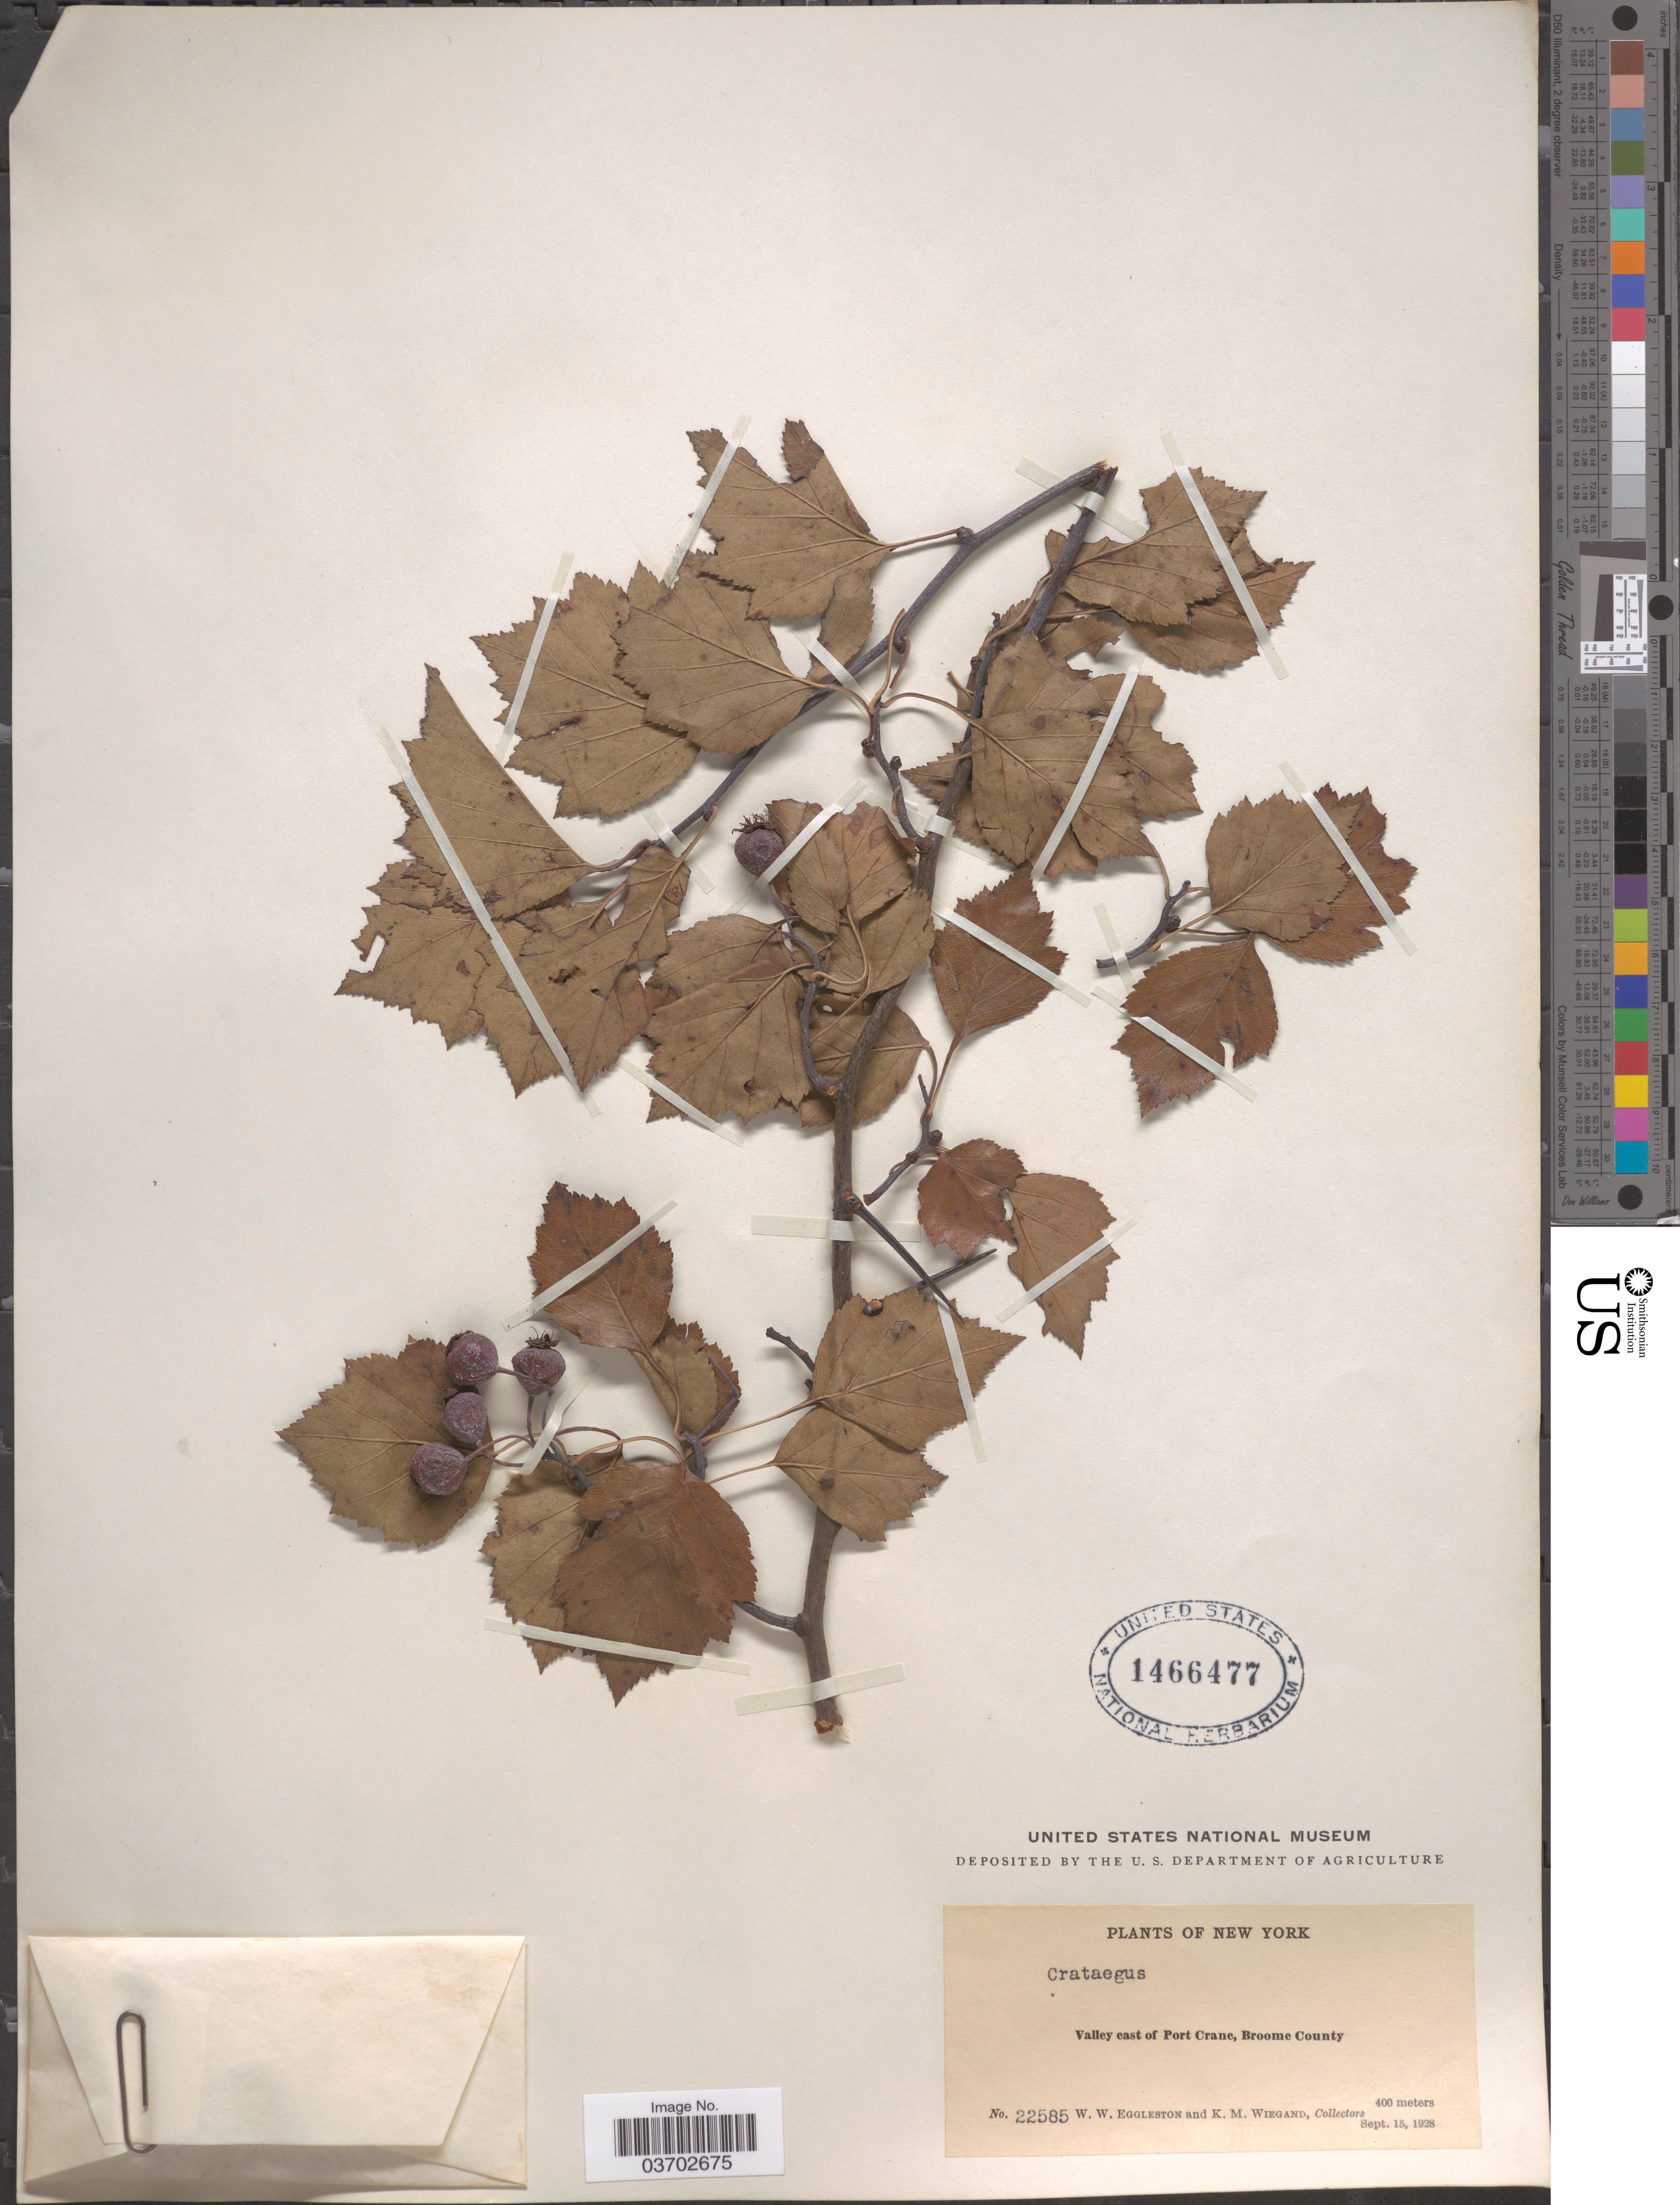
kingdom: Plantae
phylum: Tracheophyta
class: Magnoliopsida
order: Rosales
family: Rosaceae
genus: Crataegus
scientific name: Crataegus sp.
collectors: W. W. Eggleston & K. M. Wiegand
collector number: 22585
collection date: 1928-09-15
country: United States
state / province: New York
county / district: Broome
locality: Valley east of Port Crane, Broome County.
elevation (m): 400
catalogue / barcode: US 1466477